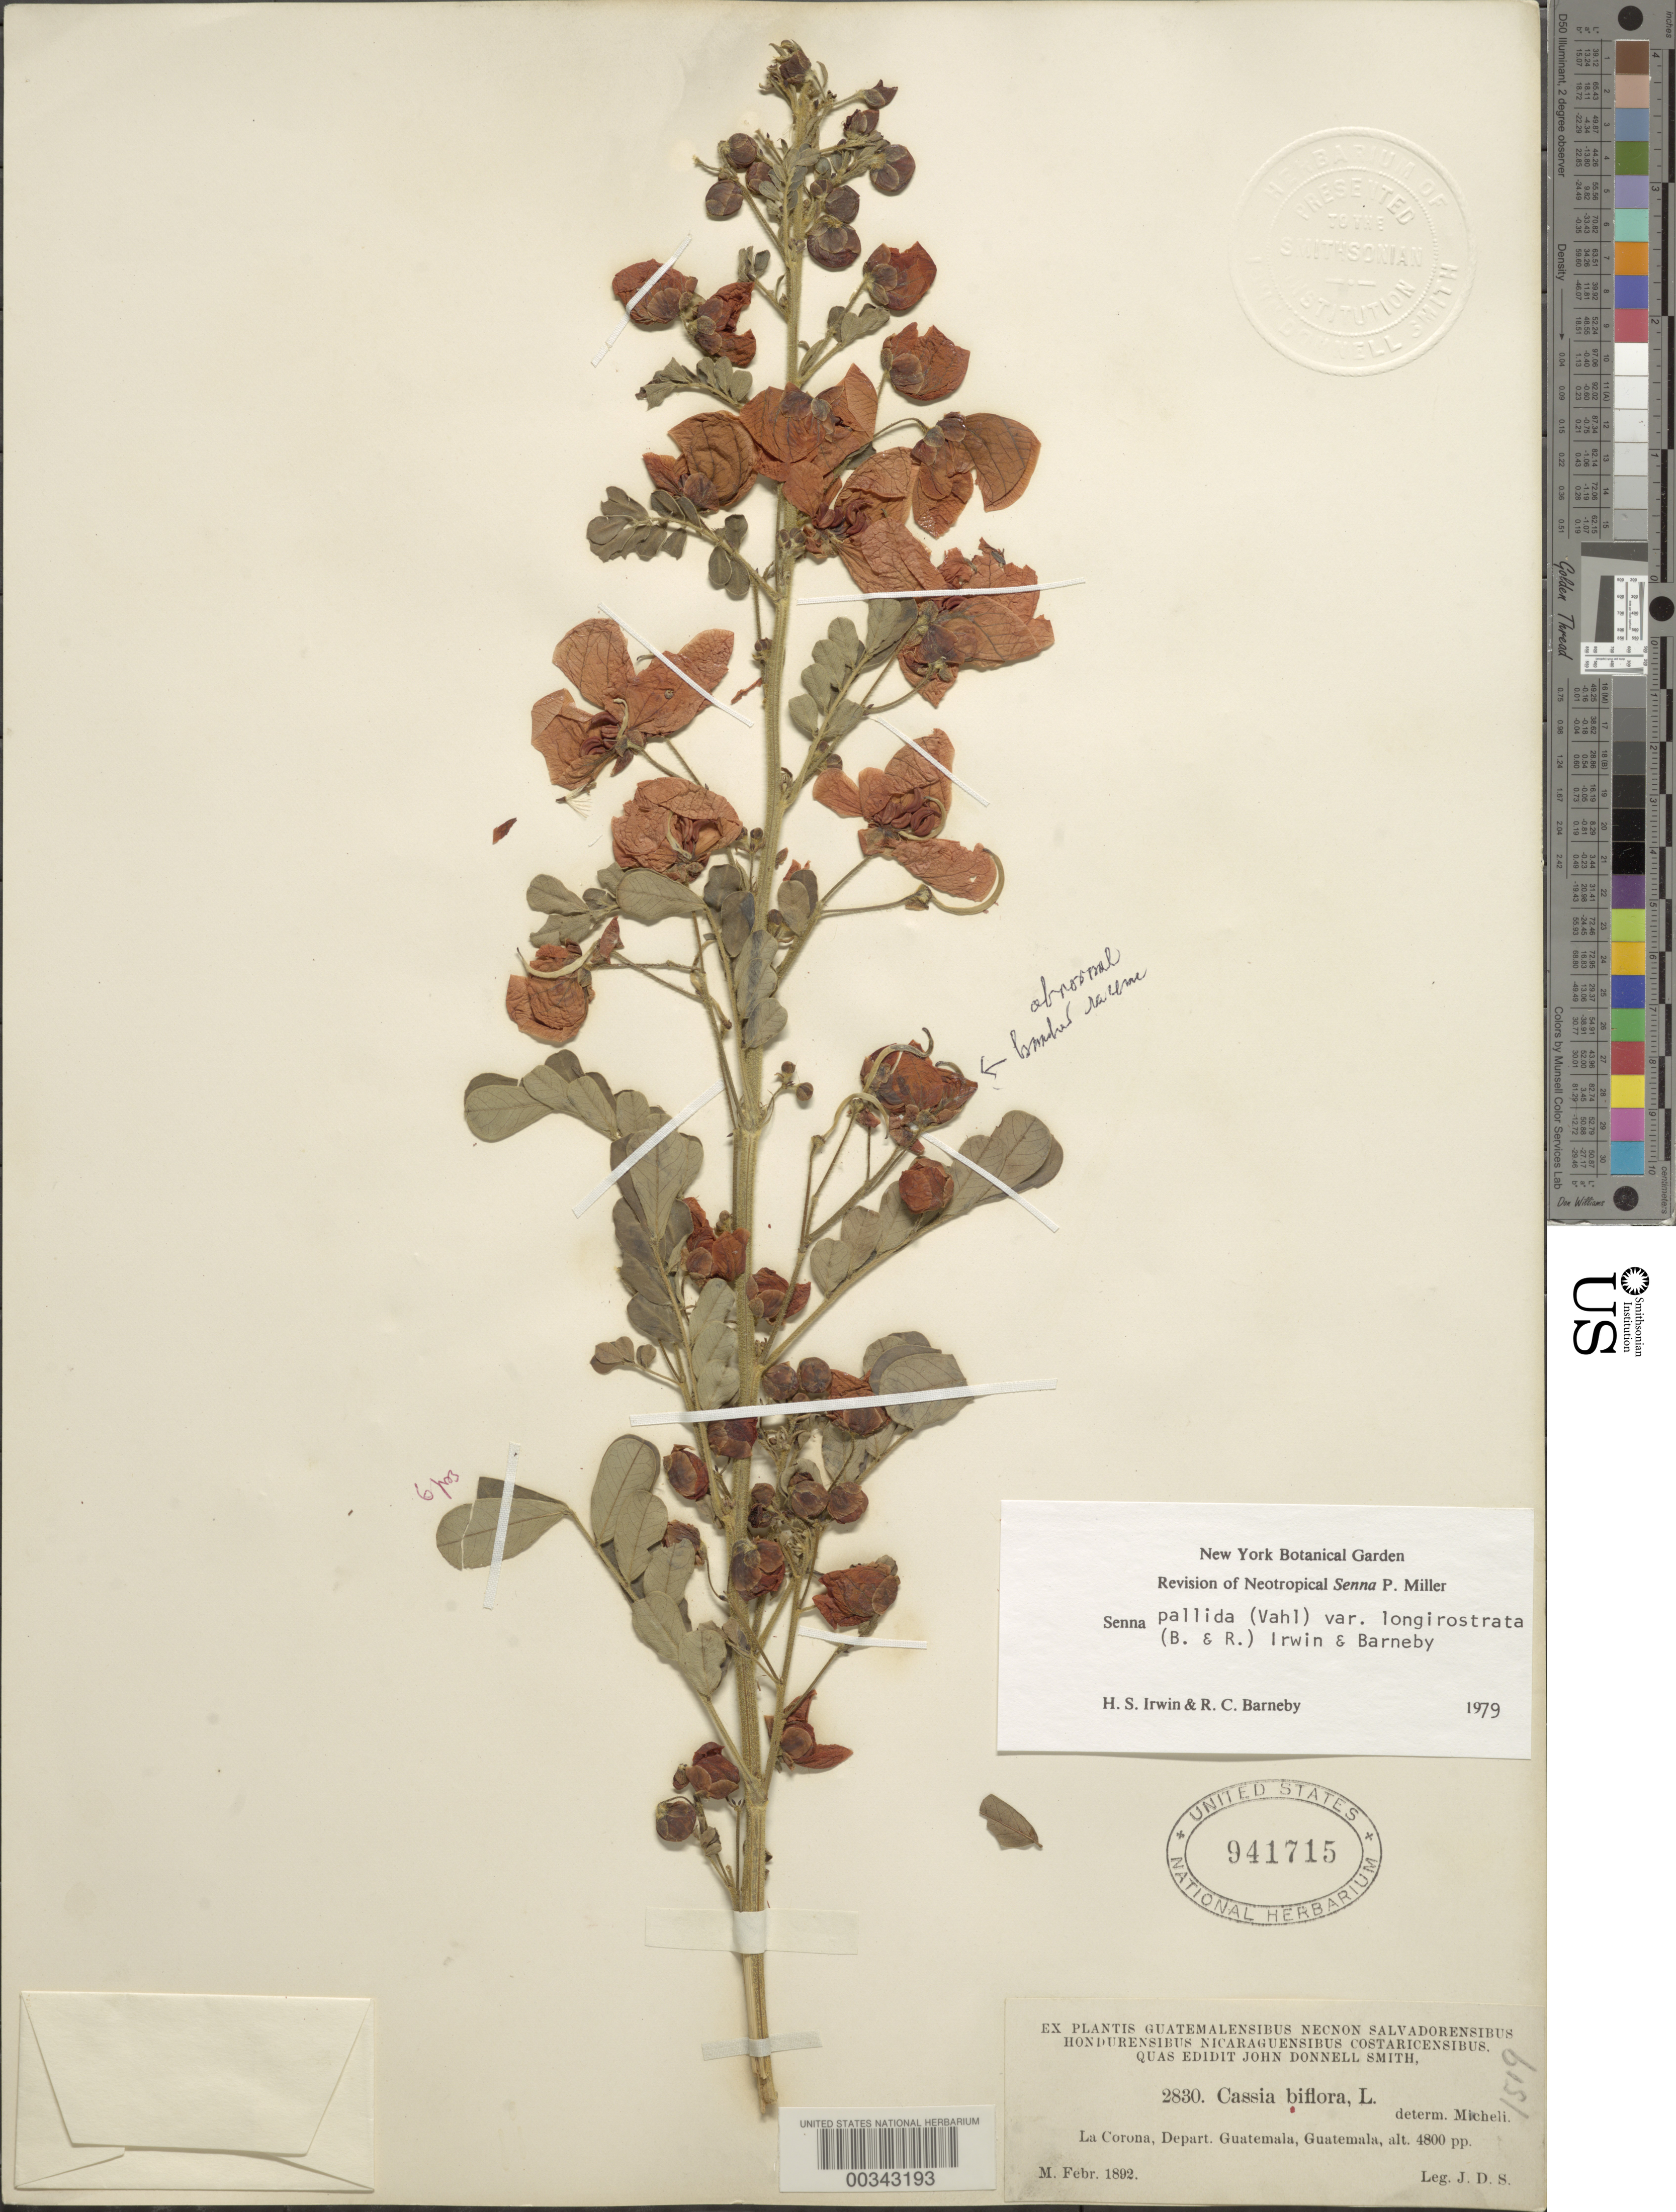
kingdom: Plantae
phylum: Tracheophyta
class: Magnoliopsida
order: Fabales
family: Fabaceae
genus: Senna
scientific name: Senna pallida var. cordillerae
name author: H.S. Irwin & Barneby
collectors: J. Donnell Smith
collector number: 2830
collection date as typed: Feb 1892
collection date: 1892-02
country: Guatemala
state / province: Guatemala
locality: La Corona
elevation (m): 1463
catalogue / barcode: US 941715